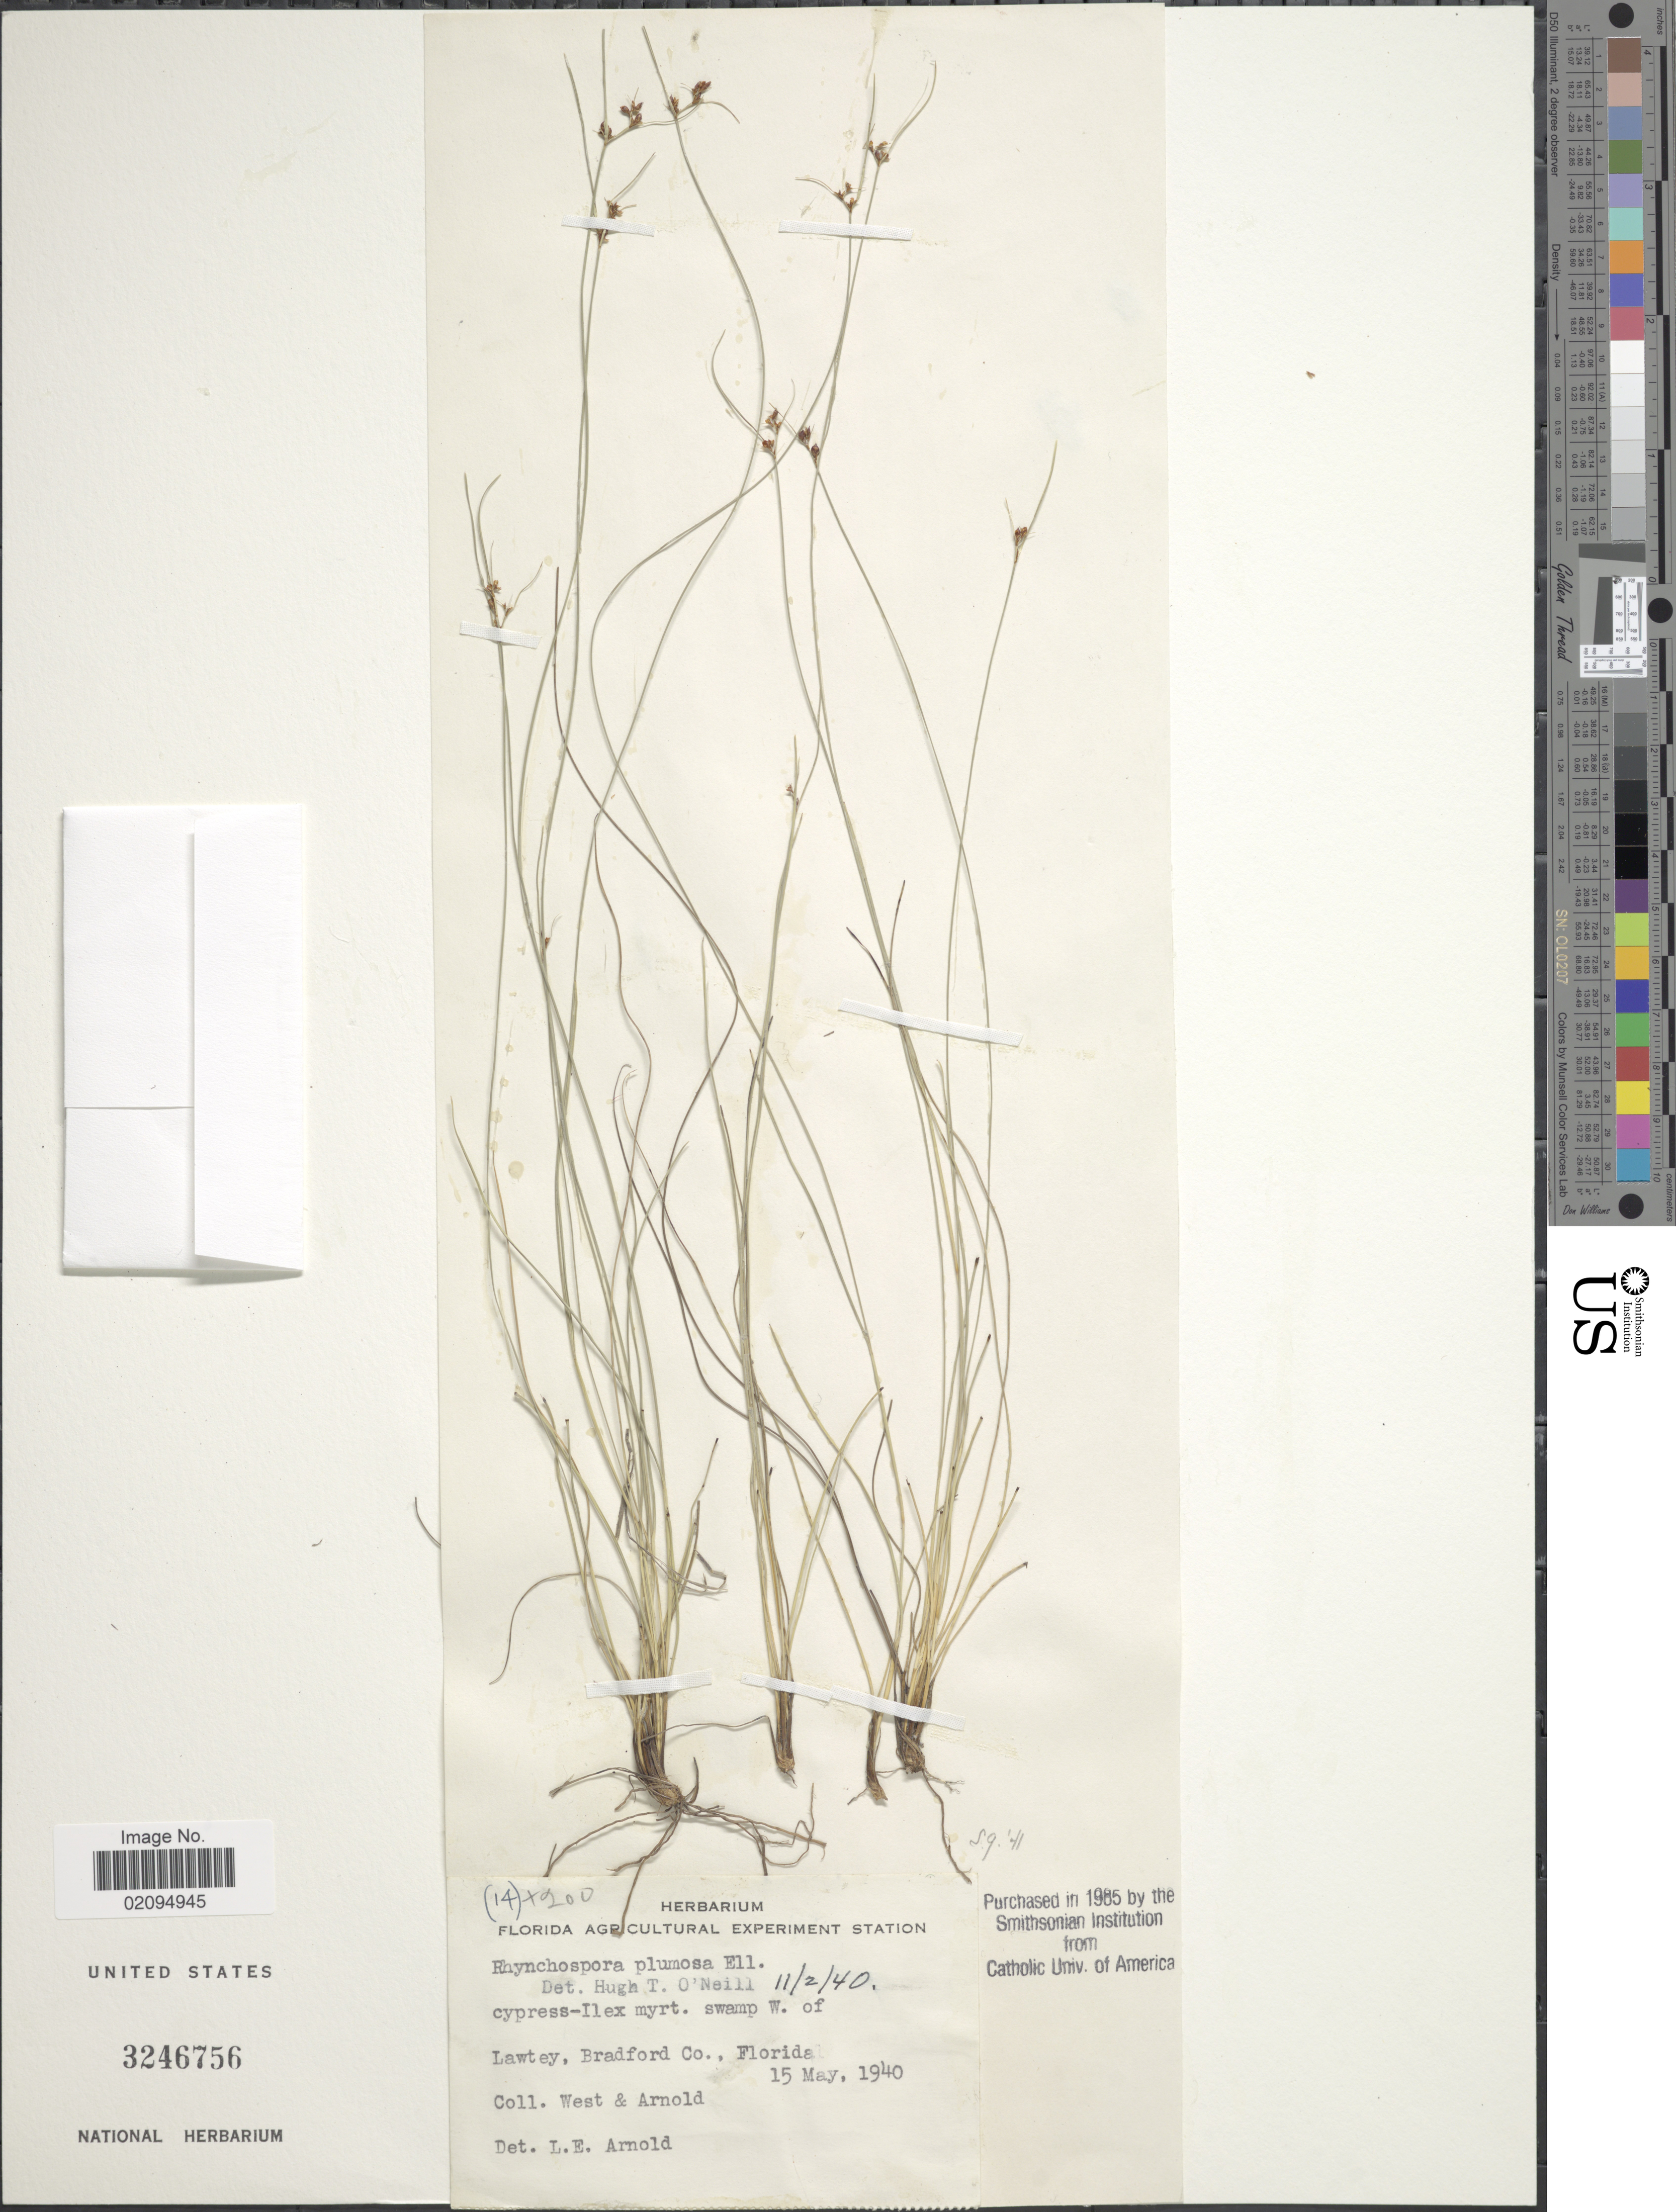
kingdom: Plantae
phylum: Tracheophyta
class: Liliopsida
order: Poales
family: Cyperaceae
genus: Rhynchospora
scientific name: Rhynchospora plumosa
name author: Elliott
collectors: -. West & -. Arnold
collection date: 1940-05-15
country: United States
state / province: Florida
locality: Swamp W. of Lawtey, Bradford Co.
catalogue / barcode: US 3246756